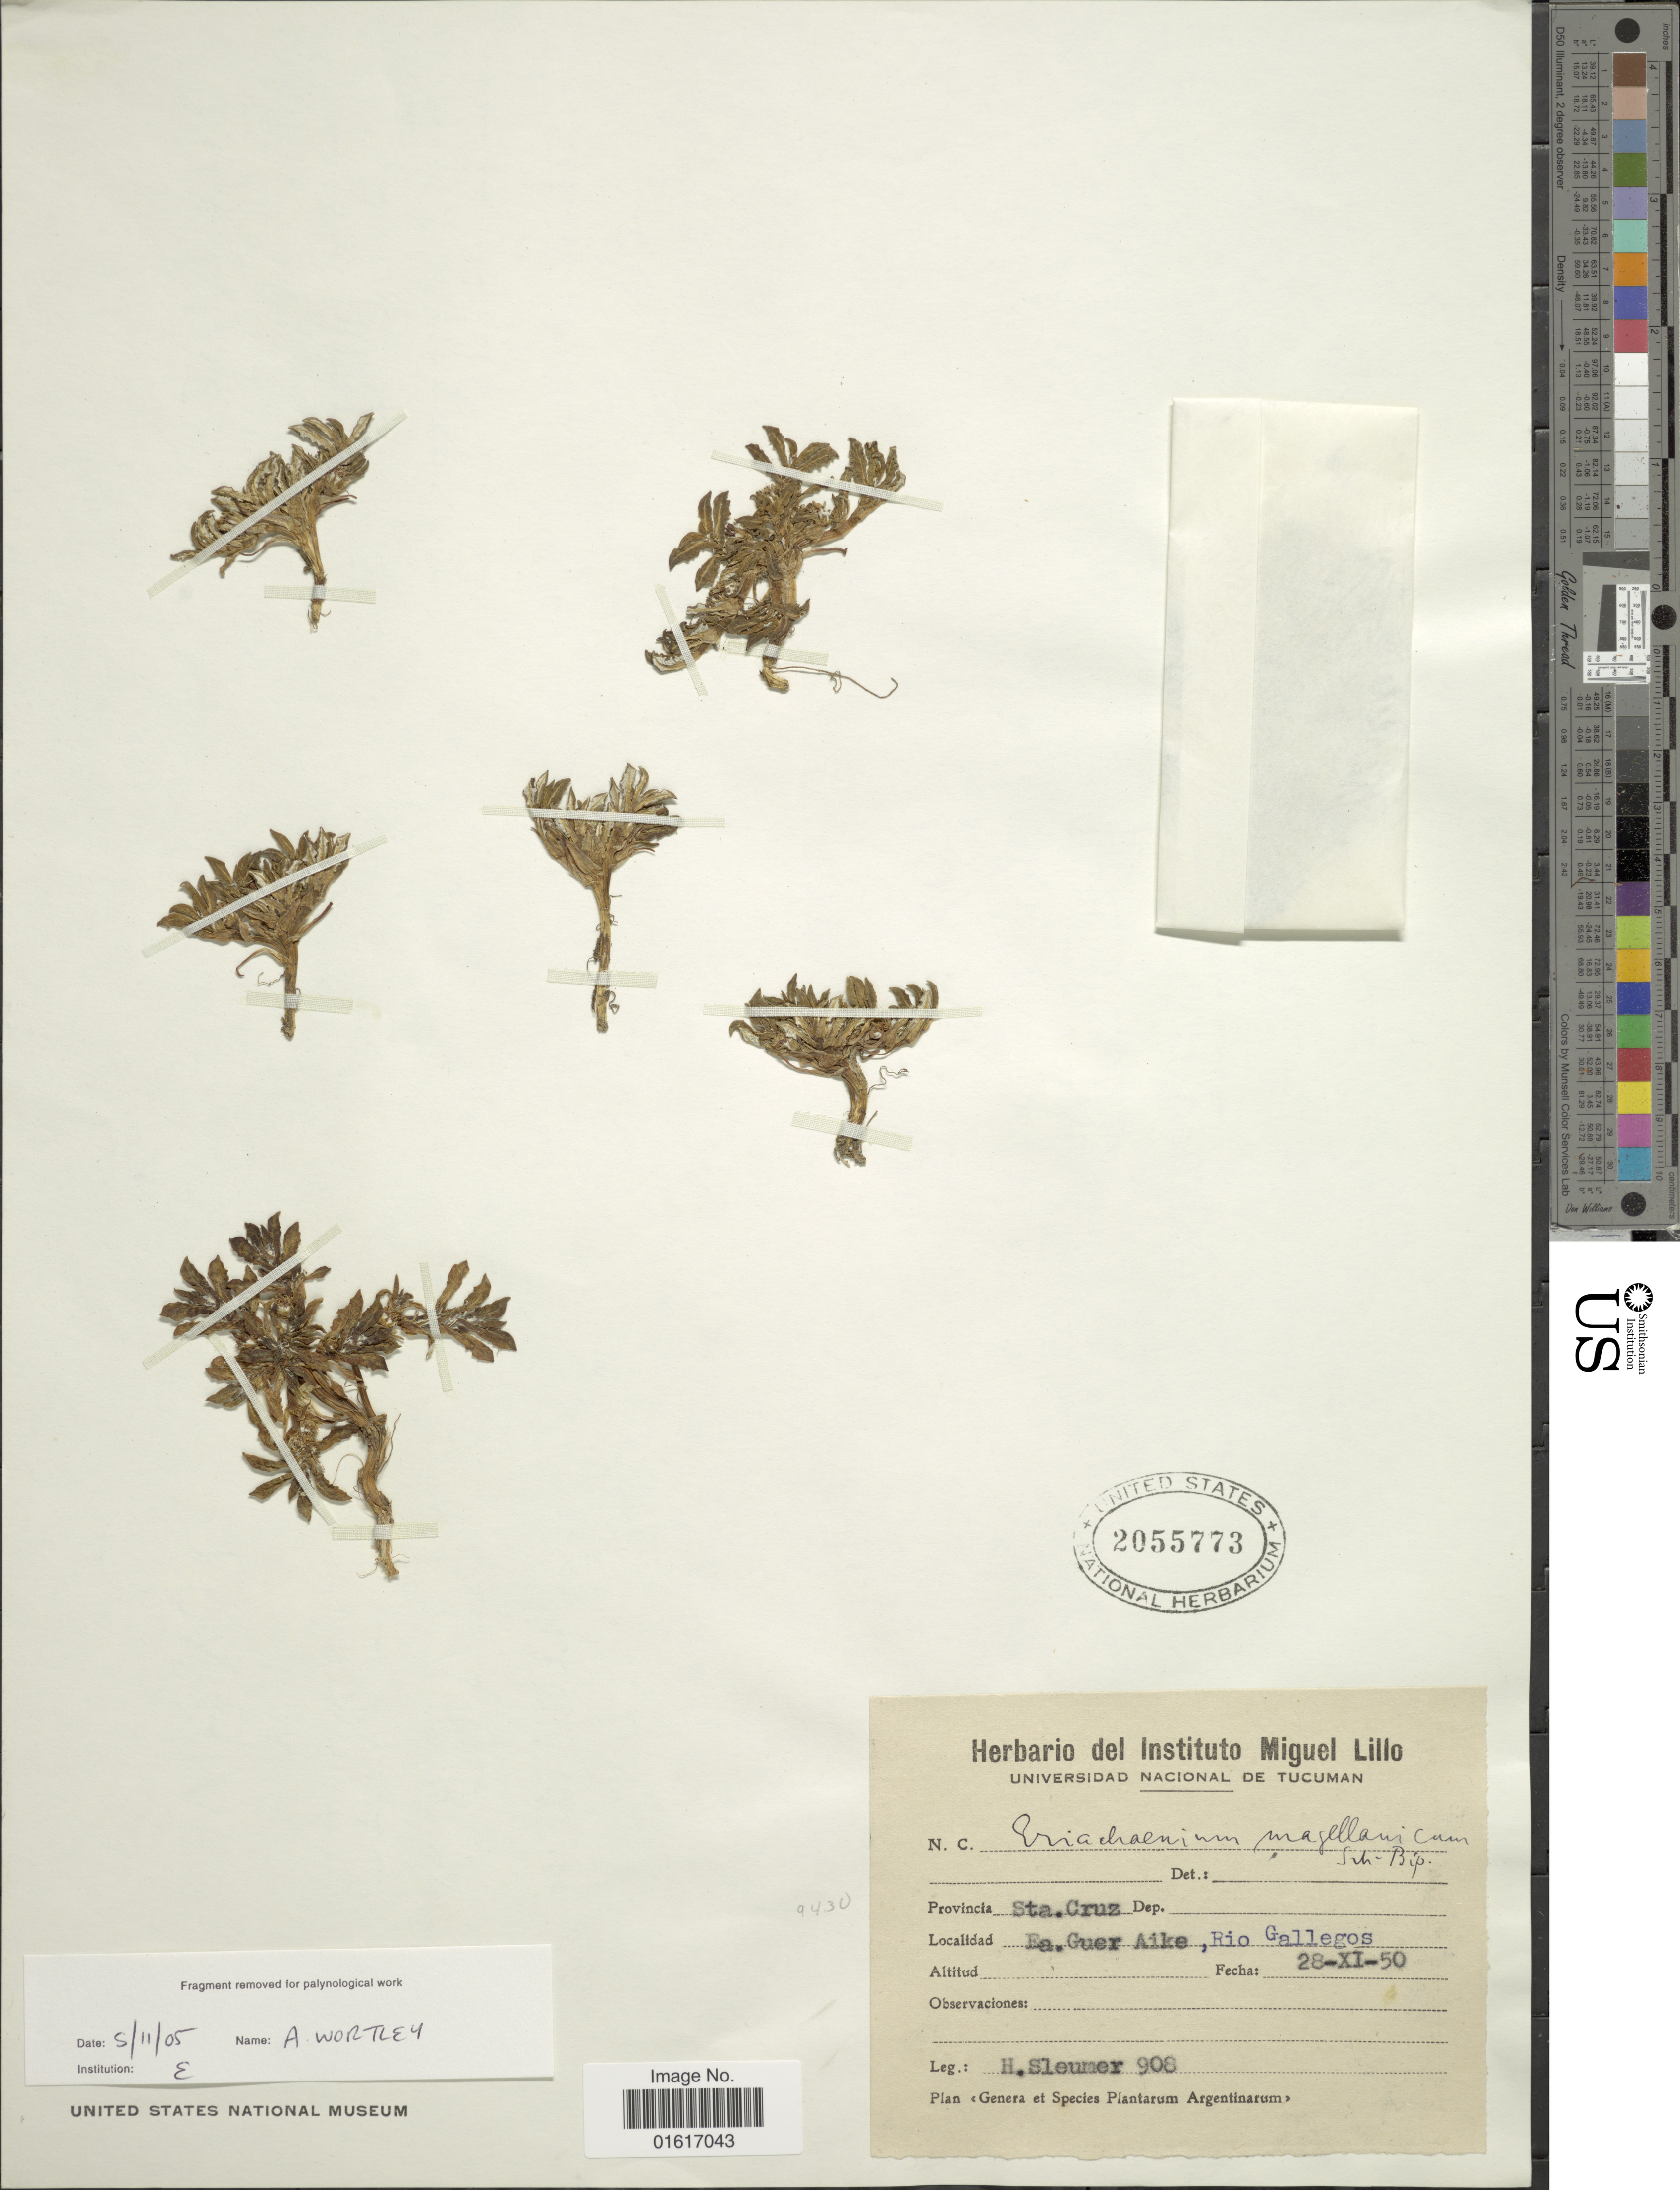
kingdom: Plantae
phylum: Tracheophyta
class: Magnoliopsida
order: Asterales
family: Asteraceae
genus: Eriachaenium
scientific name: Eriachaenium magellanicum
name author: Sch. Bip.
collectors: H. O. Sleumer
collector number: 908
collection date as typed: Transcribed d/m/y: 28/11/50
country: Argentina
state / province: Santa Cruz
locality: Ea. Guer Aike, Rio Gallegos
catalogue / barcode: US 2055773